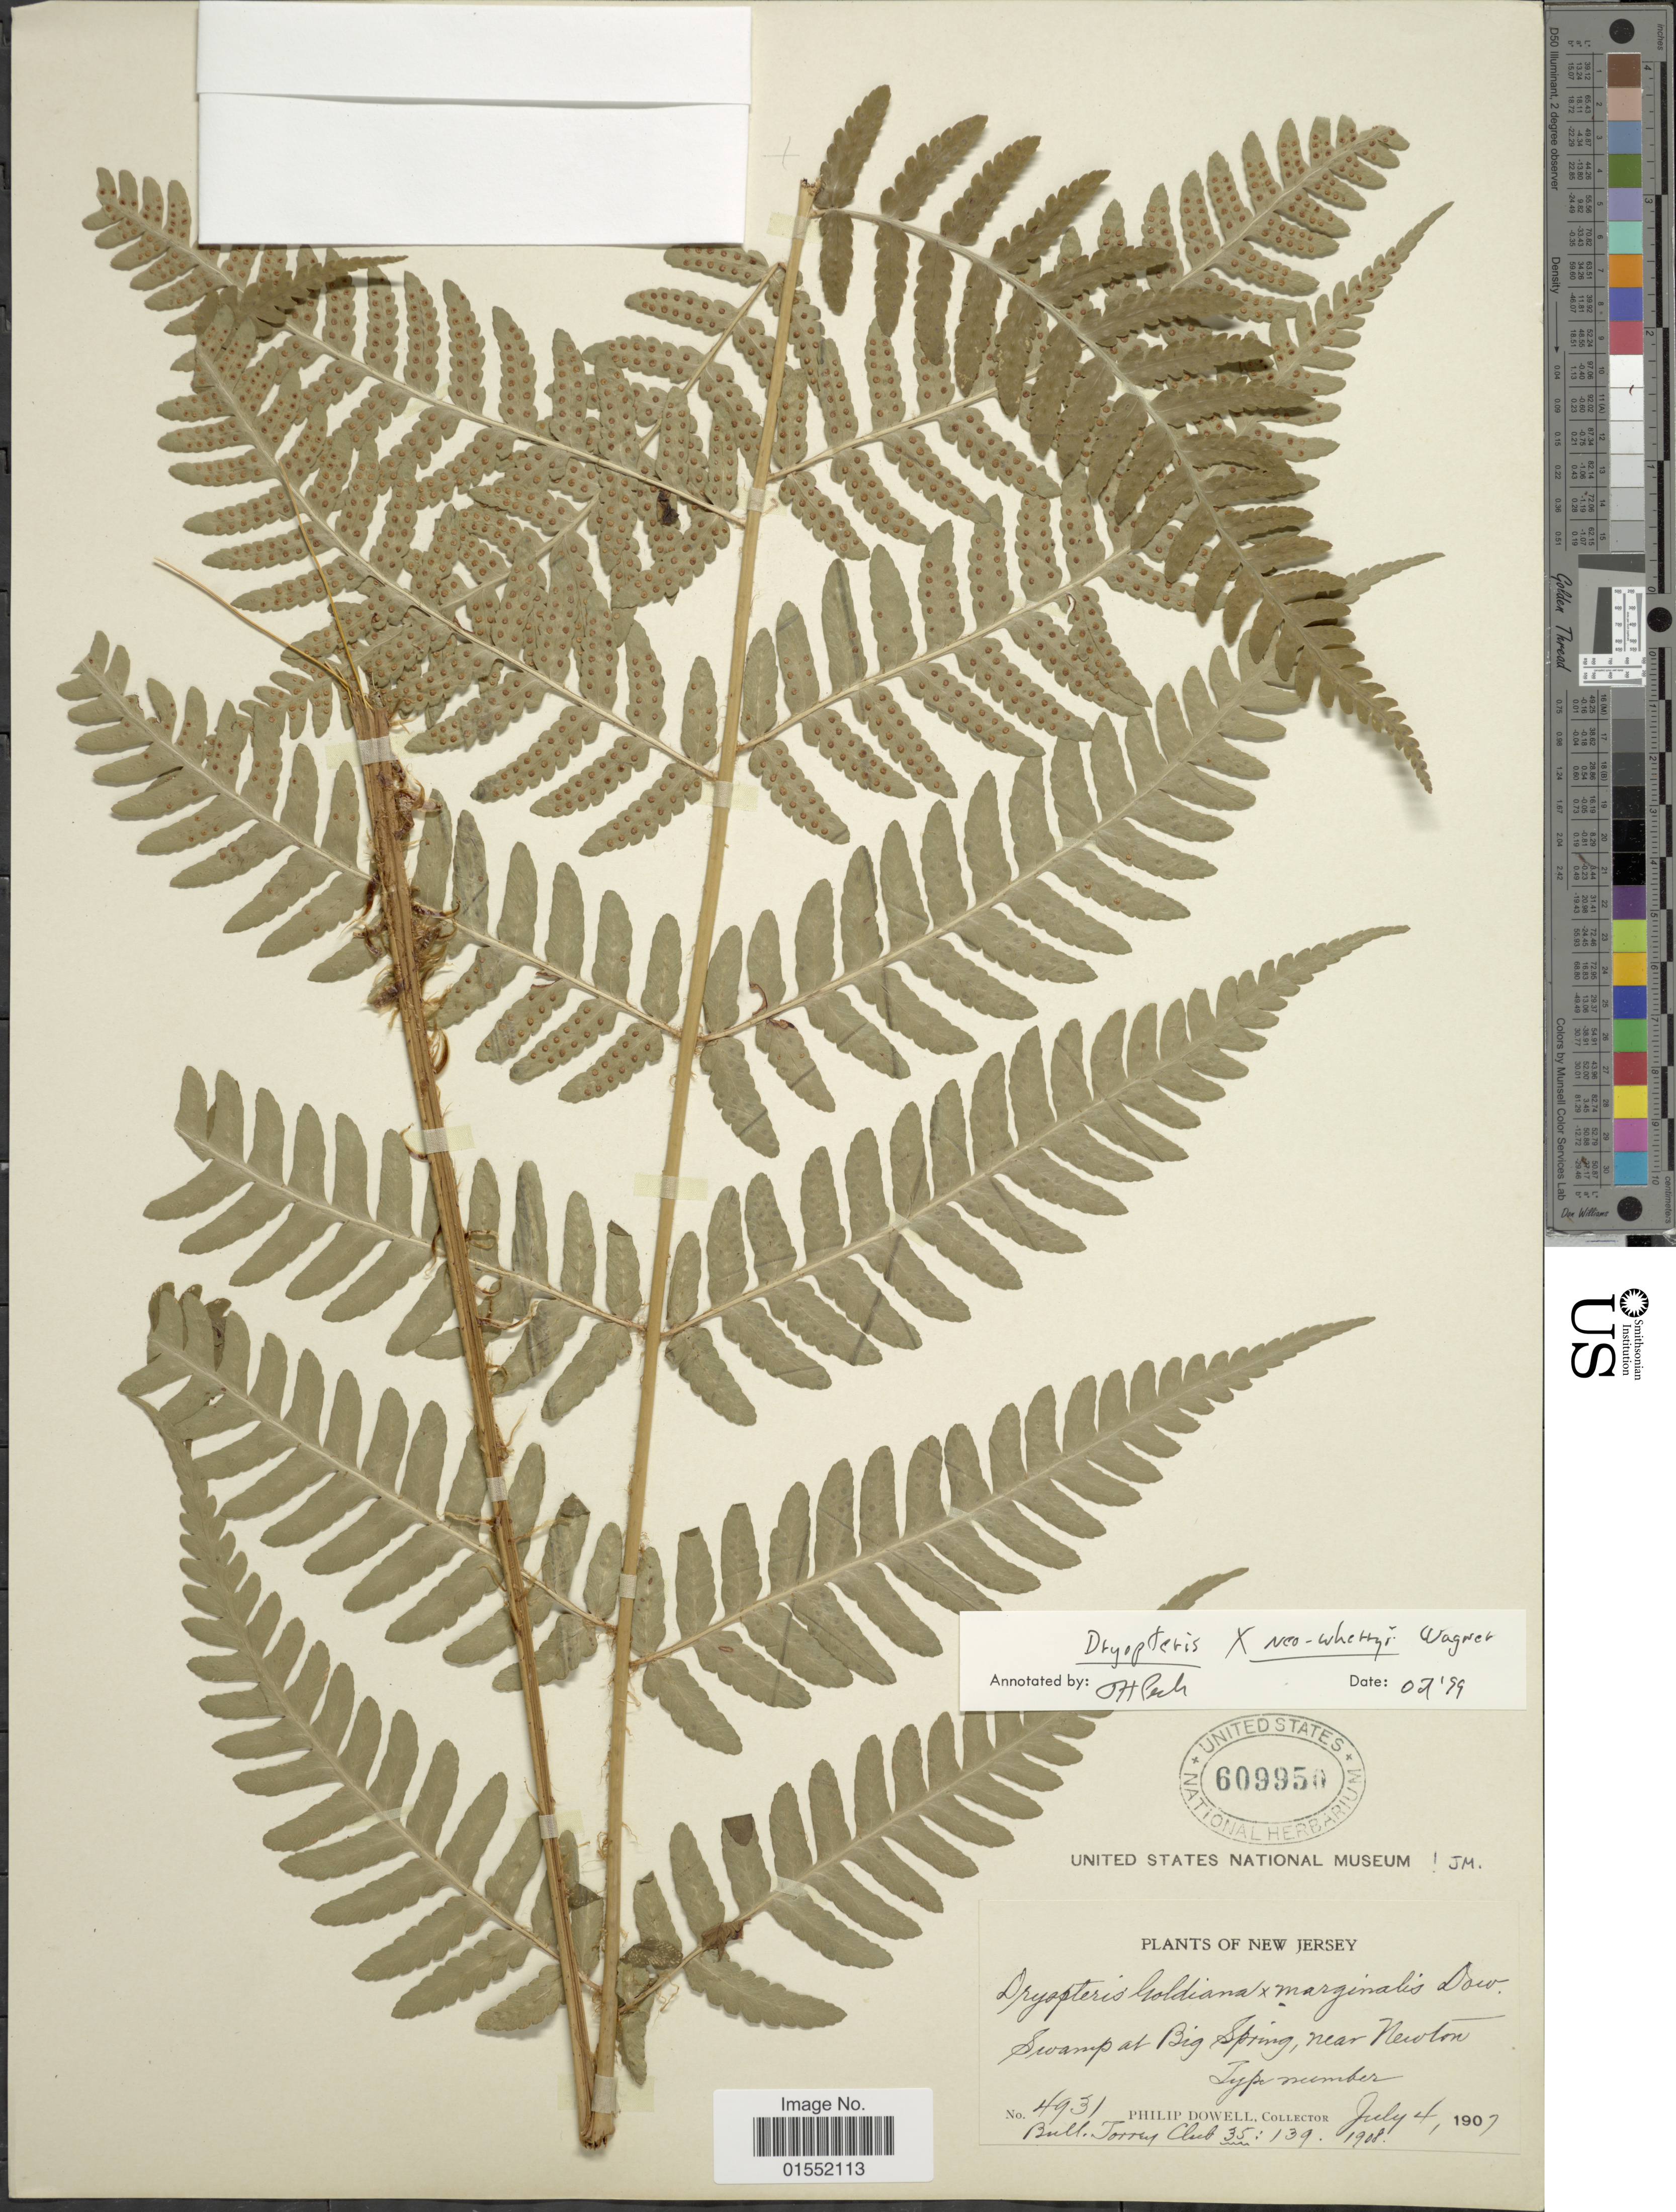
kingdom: Plantae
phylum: Tracheophyta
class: Polypodiopsida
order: Polypodiales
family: Dryopteridaceae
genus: Dryopteris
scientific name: Dryopteris x neowherryi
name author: W.H. Wagner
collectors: P. Dowell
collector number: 4931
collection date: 1907-07-04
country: United States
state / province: New Jersey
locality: Swamp at Big Spring, near Newton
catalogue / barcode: US 609950